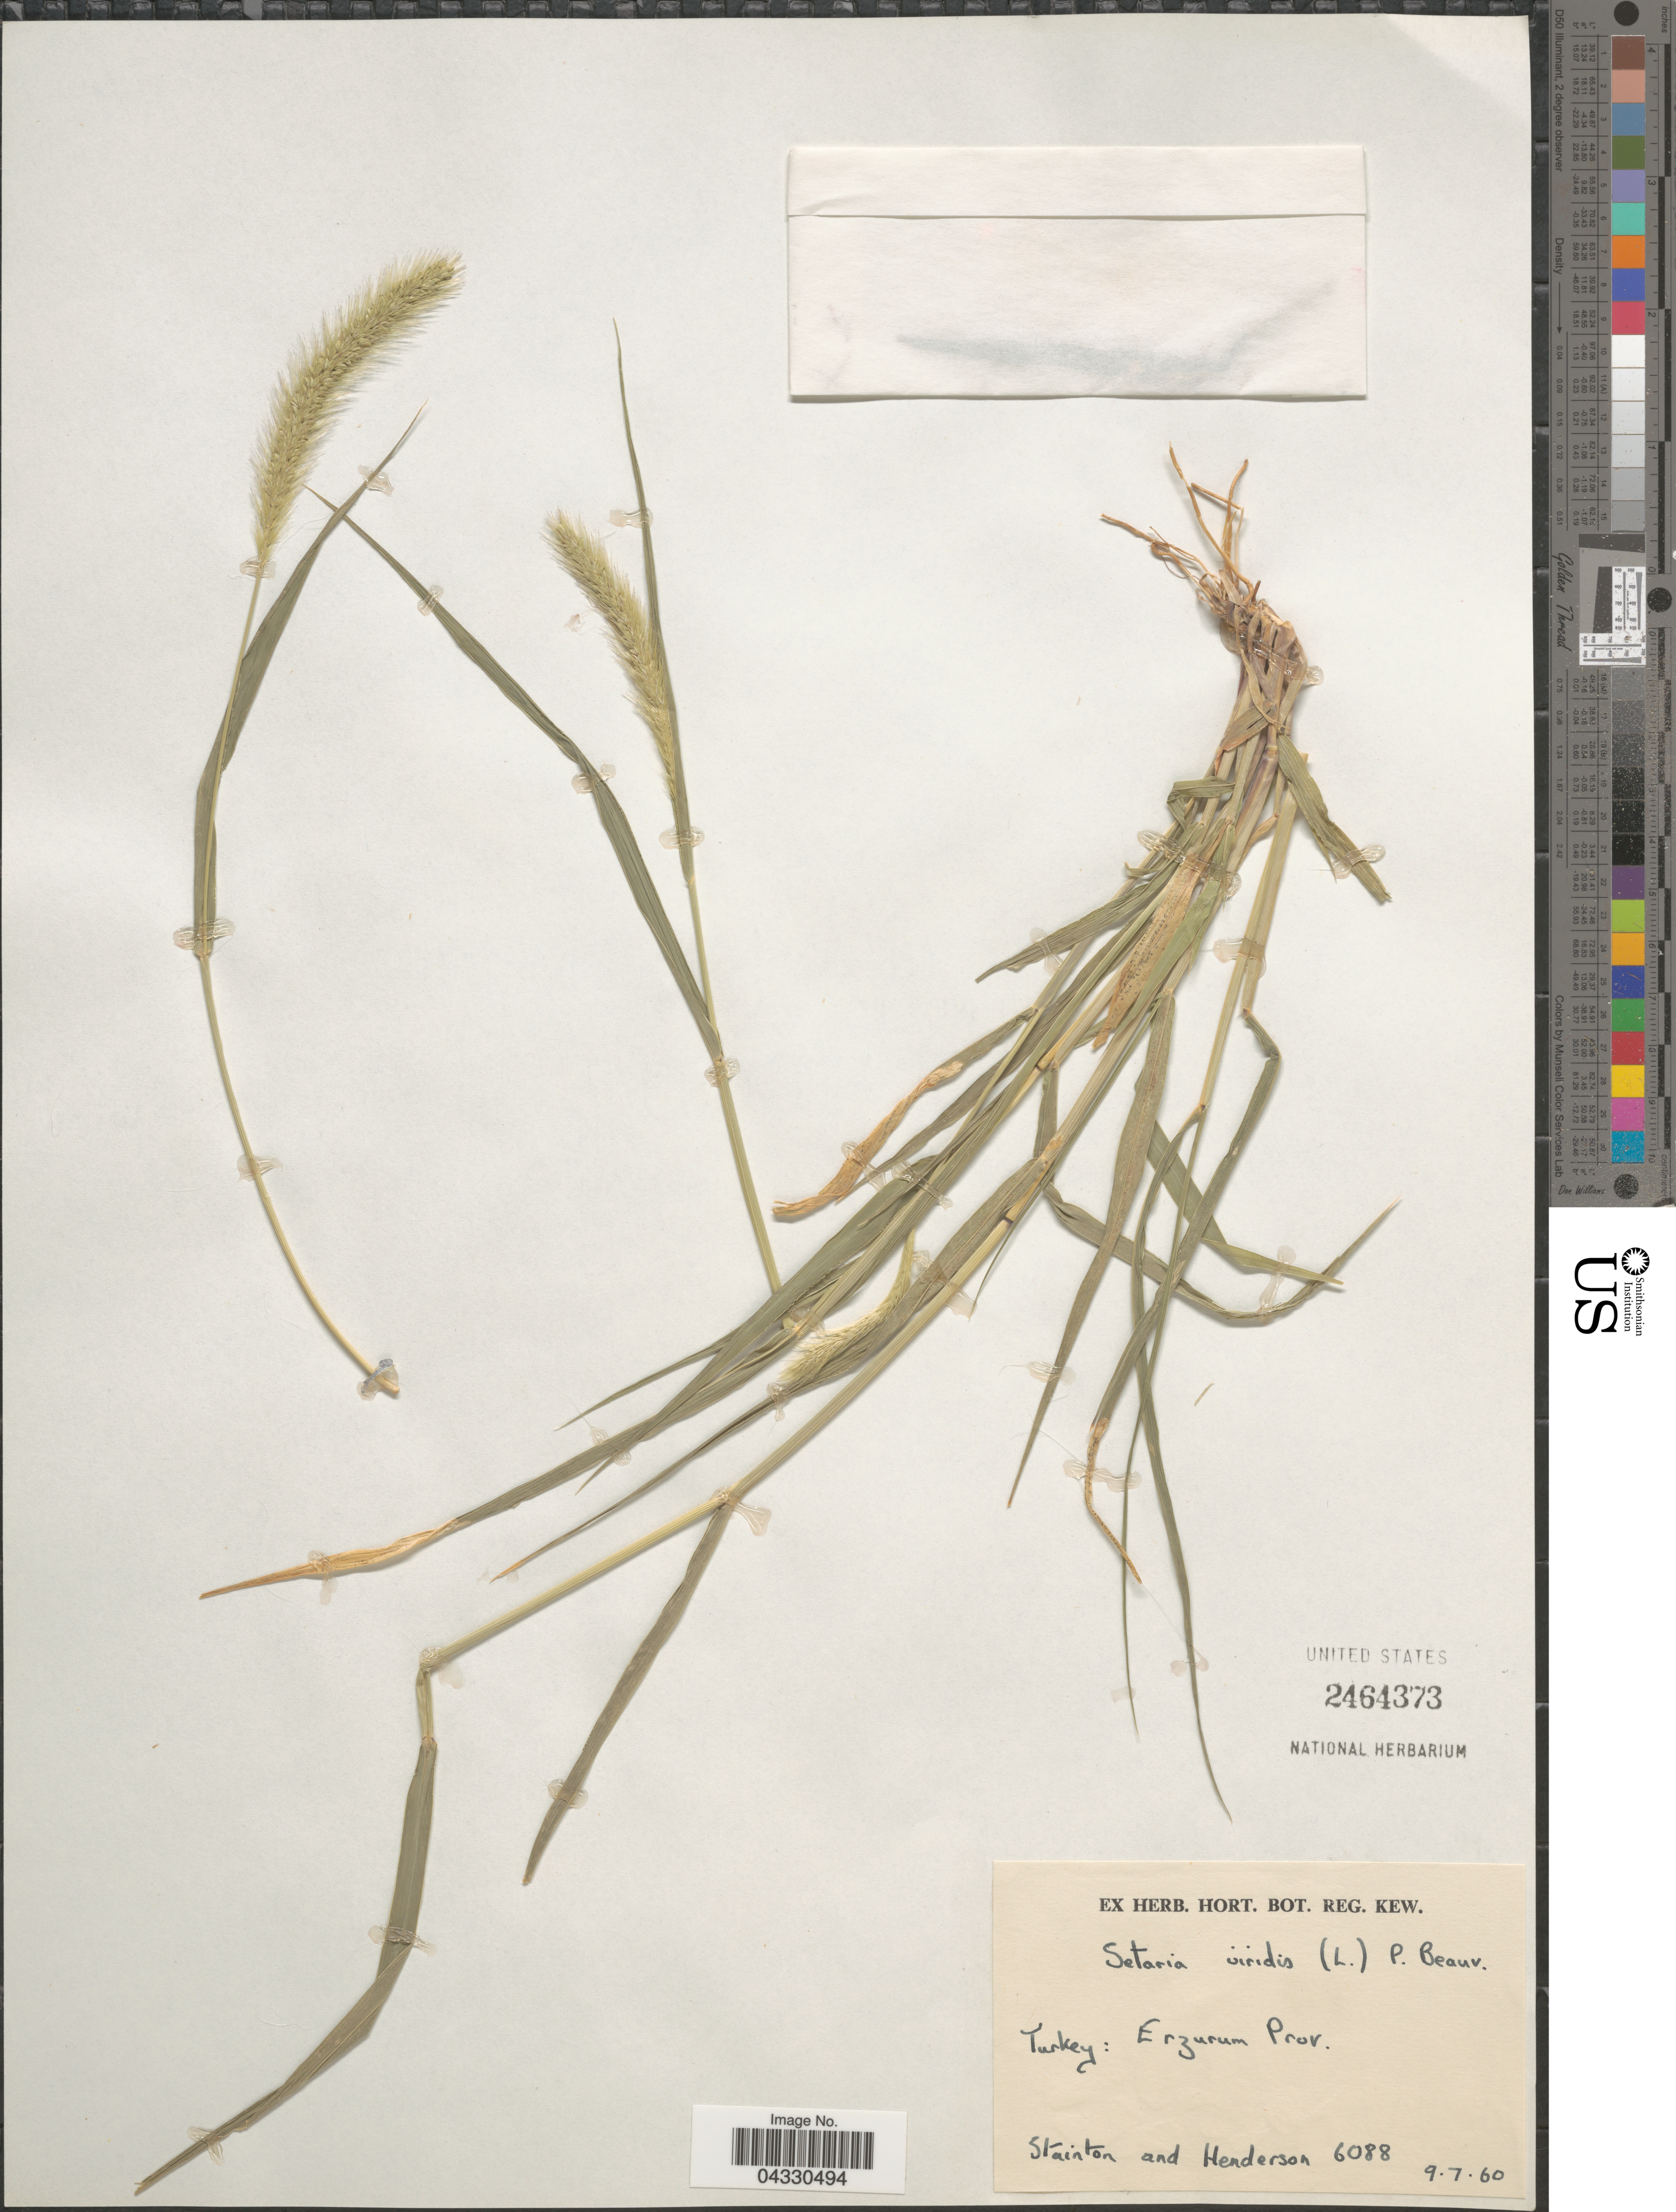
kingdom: Plantae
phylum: Tracheophyta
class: Liliopsida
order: Poales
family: Poaceae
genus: Setaria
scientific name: Setaria viridis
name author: (L.) P. Beauv.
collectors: -. Stainton & -. Henderson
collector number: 6088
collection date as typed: Transcribed d/m/y: 9/7/60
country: Turkey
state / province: Erzurum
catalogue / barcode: US 2464373